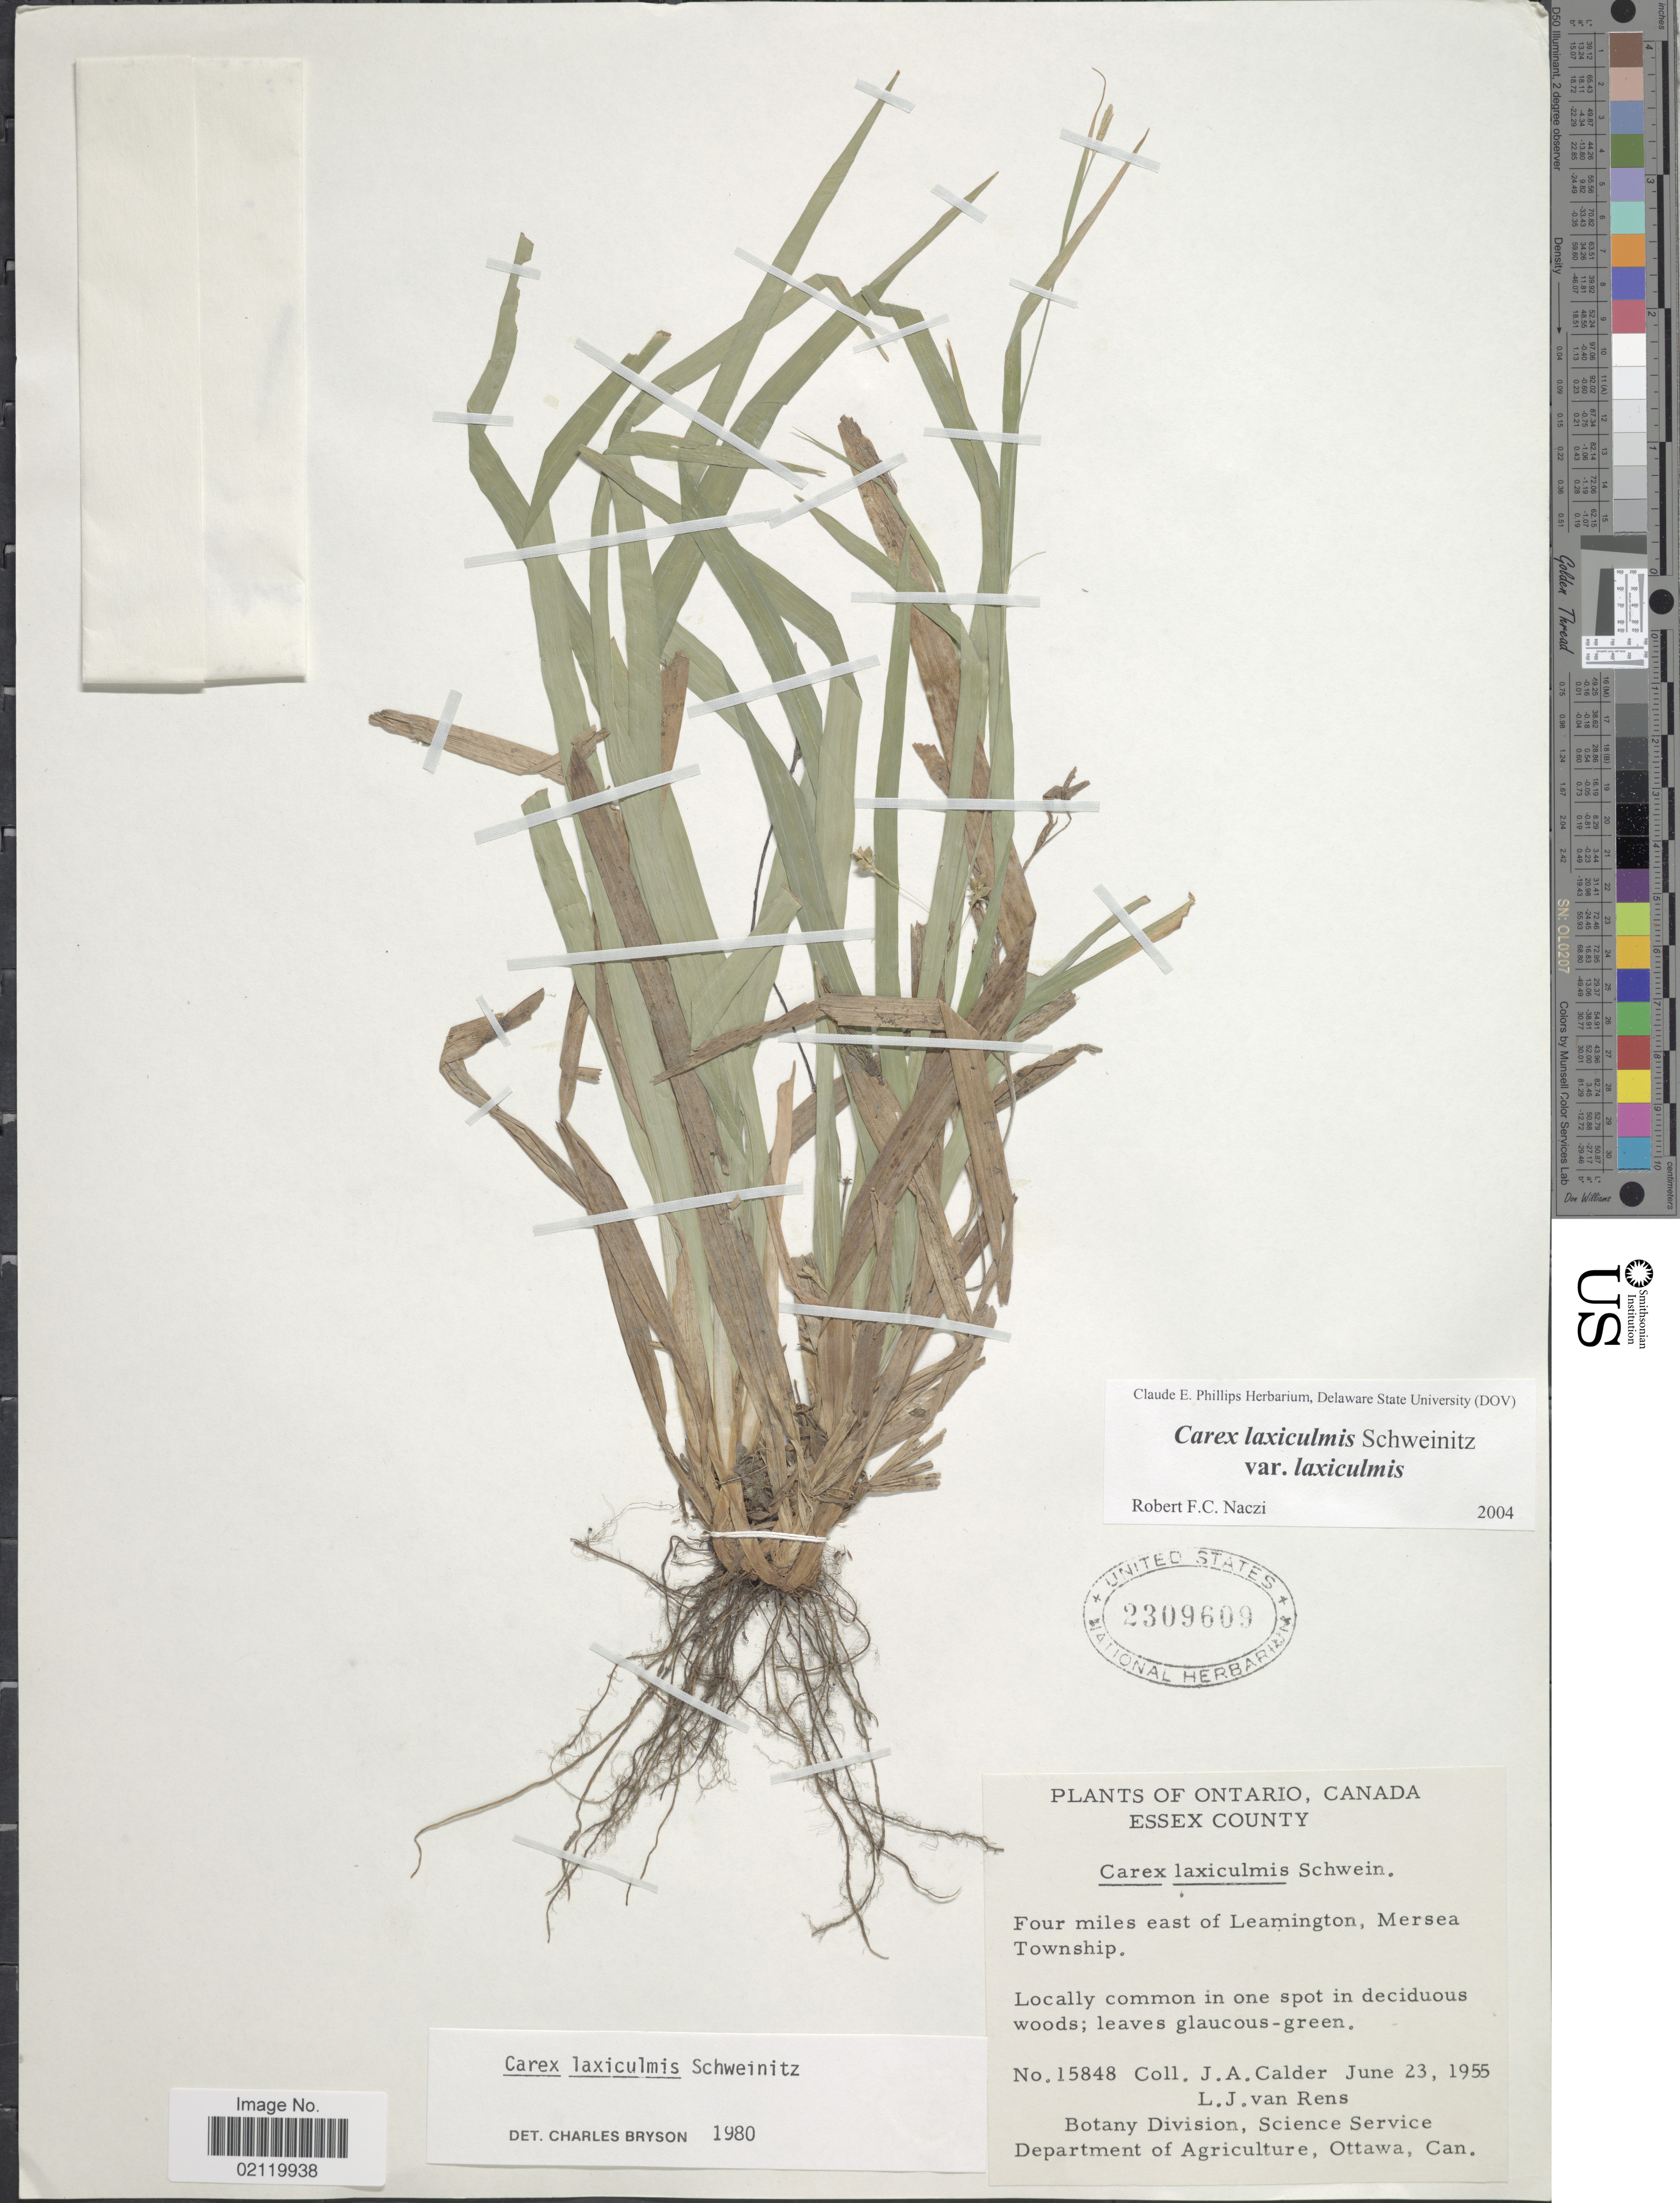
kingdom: Plantae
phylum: Tracheophyta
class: Liliopsida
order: Poales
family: Cyperaceae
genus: Carex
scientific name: Carex laxiculmis var. laxiculmis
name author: Schwein.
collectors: J. A. Calder & L. Van Rens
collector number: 15848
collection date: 1955-06-23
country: Canada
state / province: Ontario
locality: Essex County. Four miles east of Leamington, Mersea Township.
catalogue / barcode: US 2309609